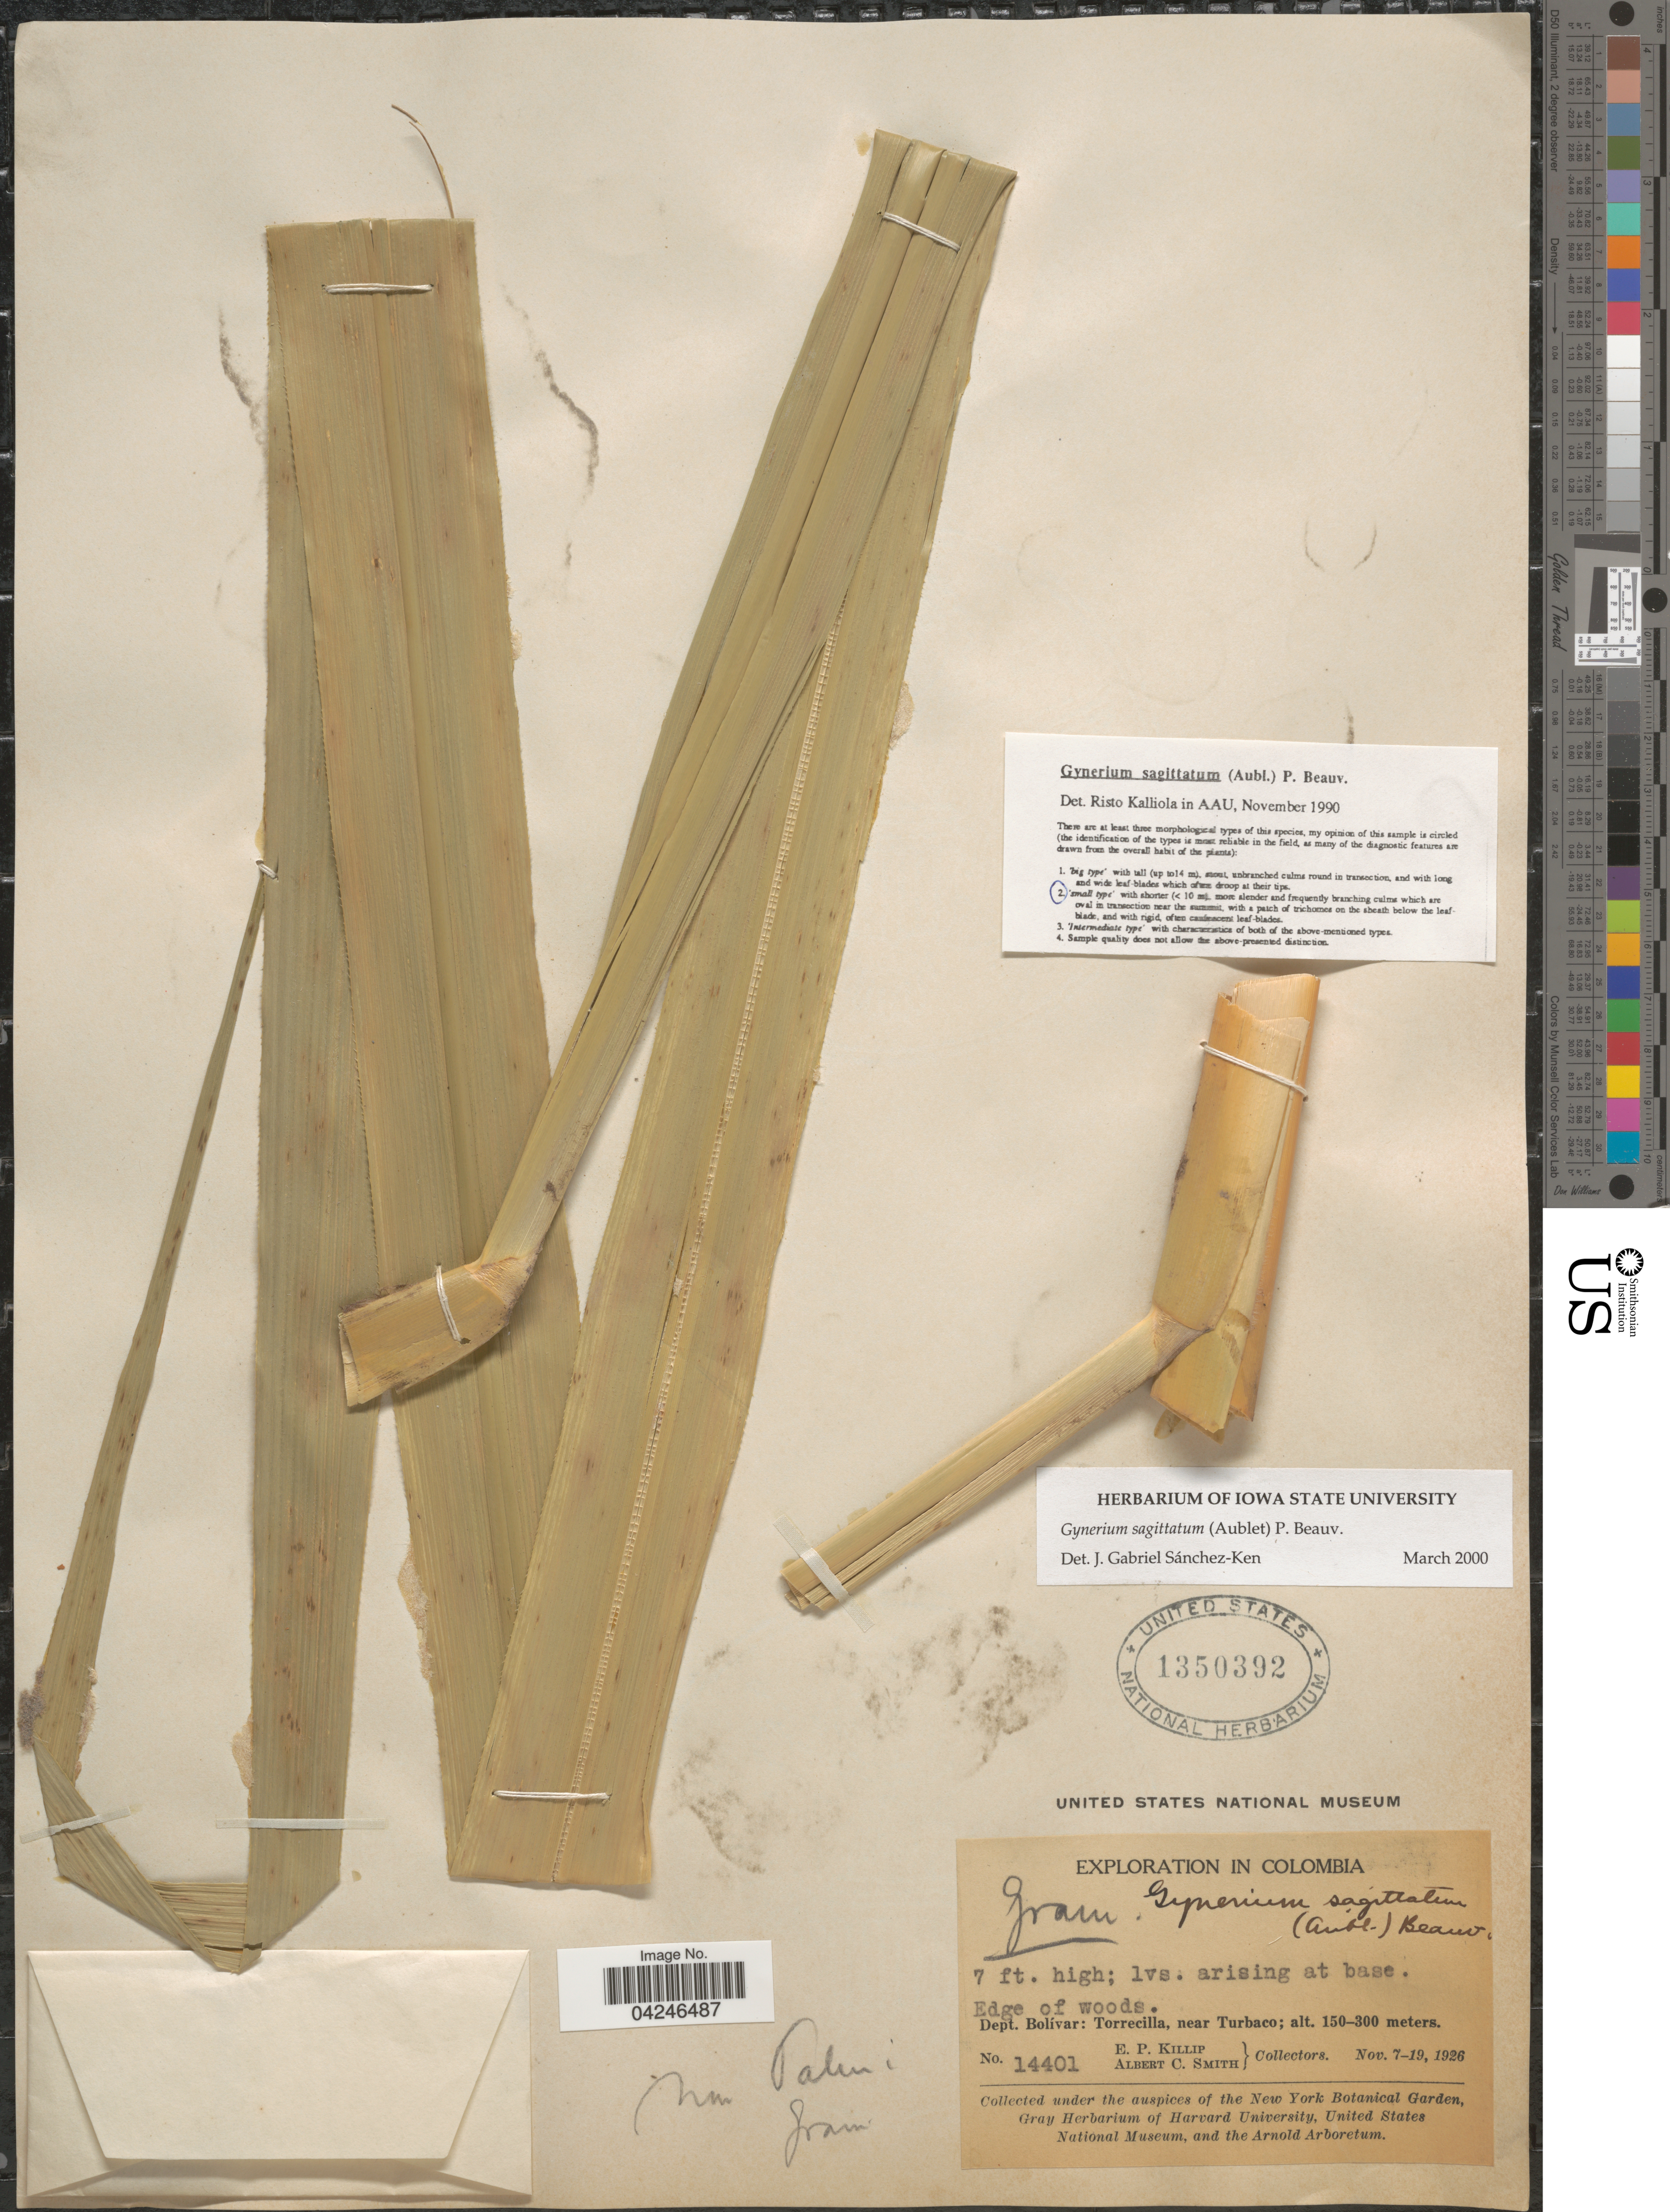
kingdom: Plantae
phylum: Tracheophyta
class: Liliopsida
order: Poales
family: Poaceae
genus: Gynerium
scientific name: Gynerium sagittatum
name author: (Aubl.) P. Beauv.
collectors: E. P. Killip & A. C. Smith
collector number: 14401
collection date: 1926-11-07/1926-11-19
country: Colombia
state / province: Bolívar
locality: Exploration in Colombia. Dept. Bolívar: Torrecilla, near Turbaco.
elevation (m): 150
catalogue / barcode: US 1350392